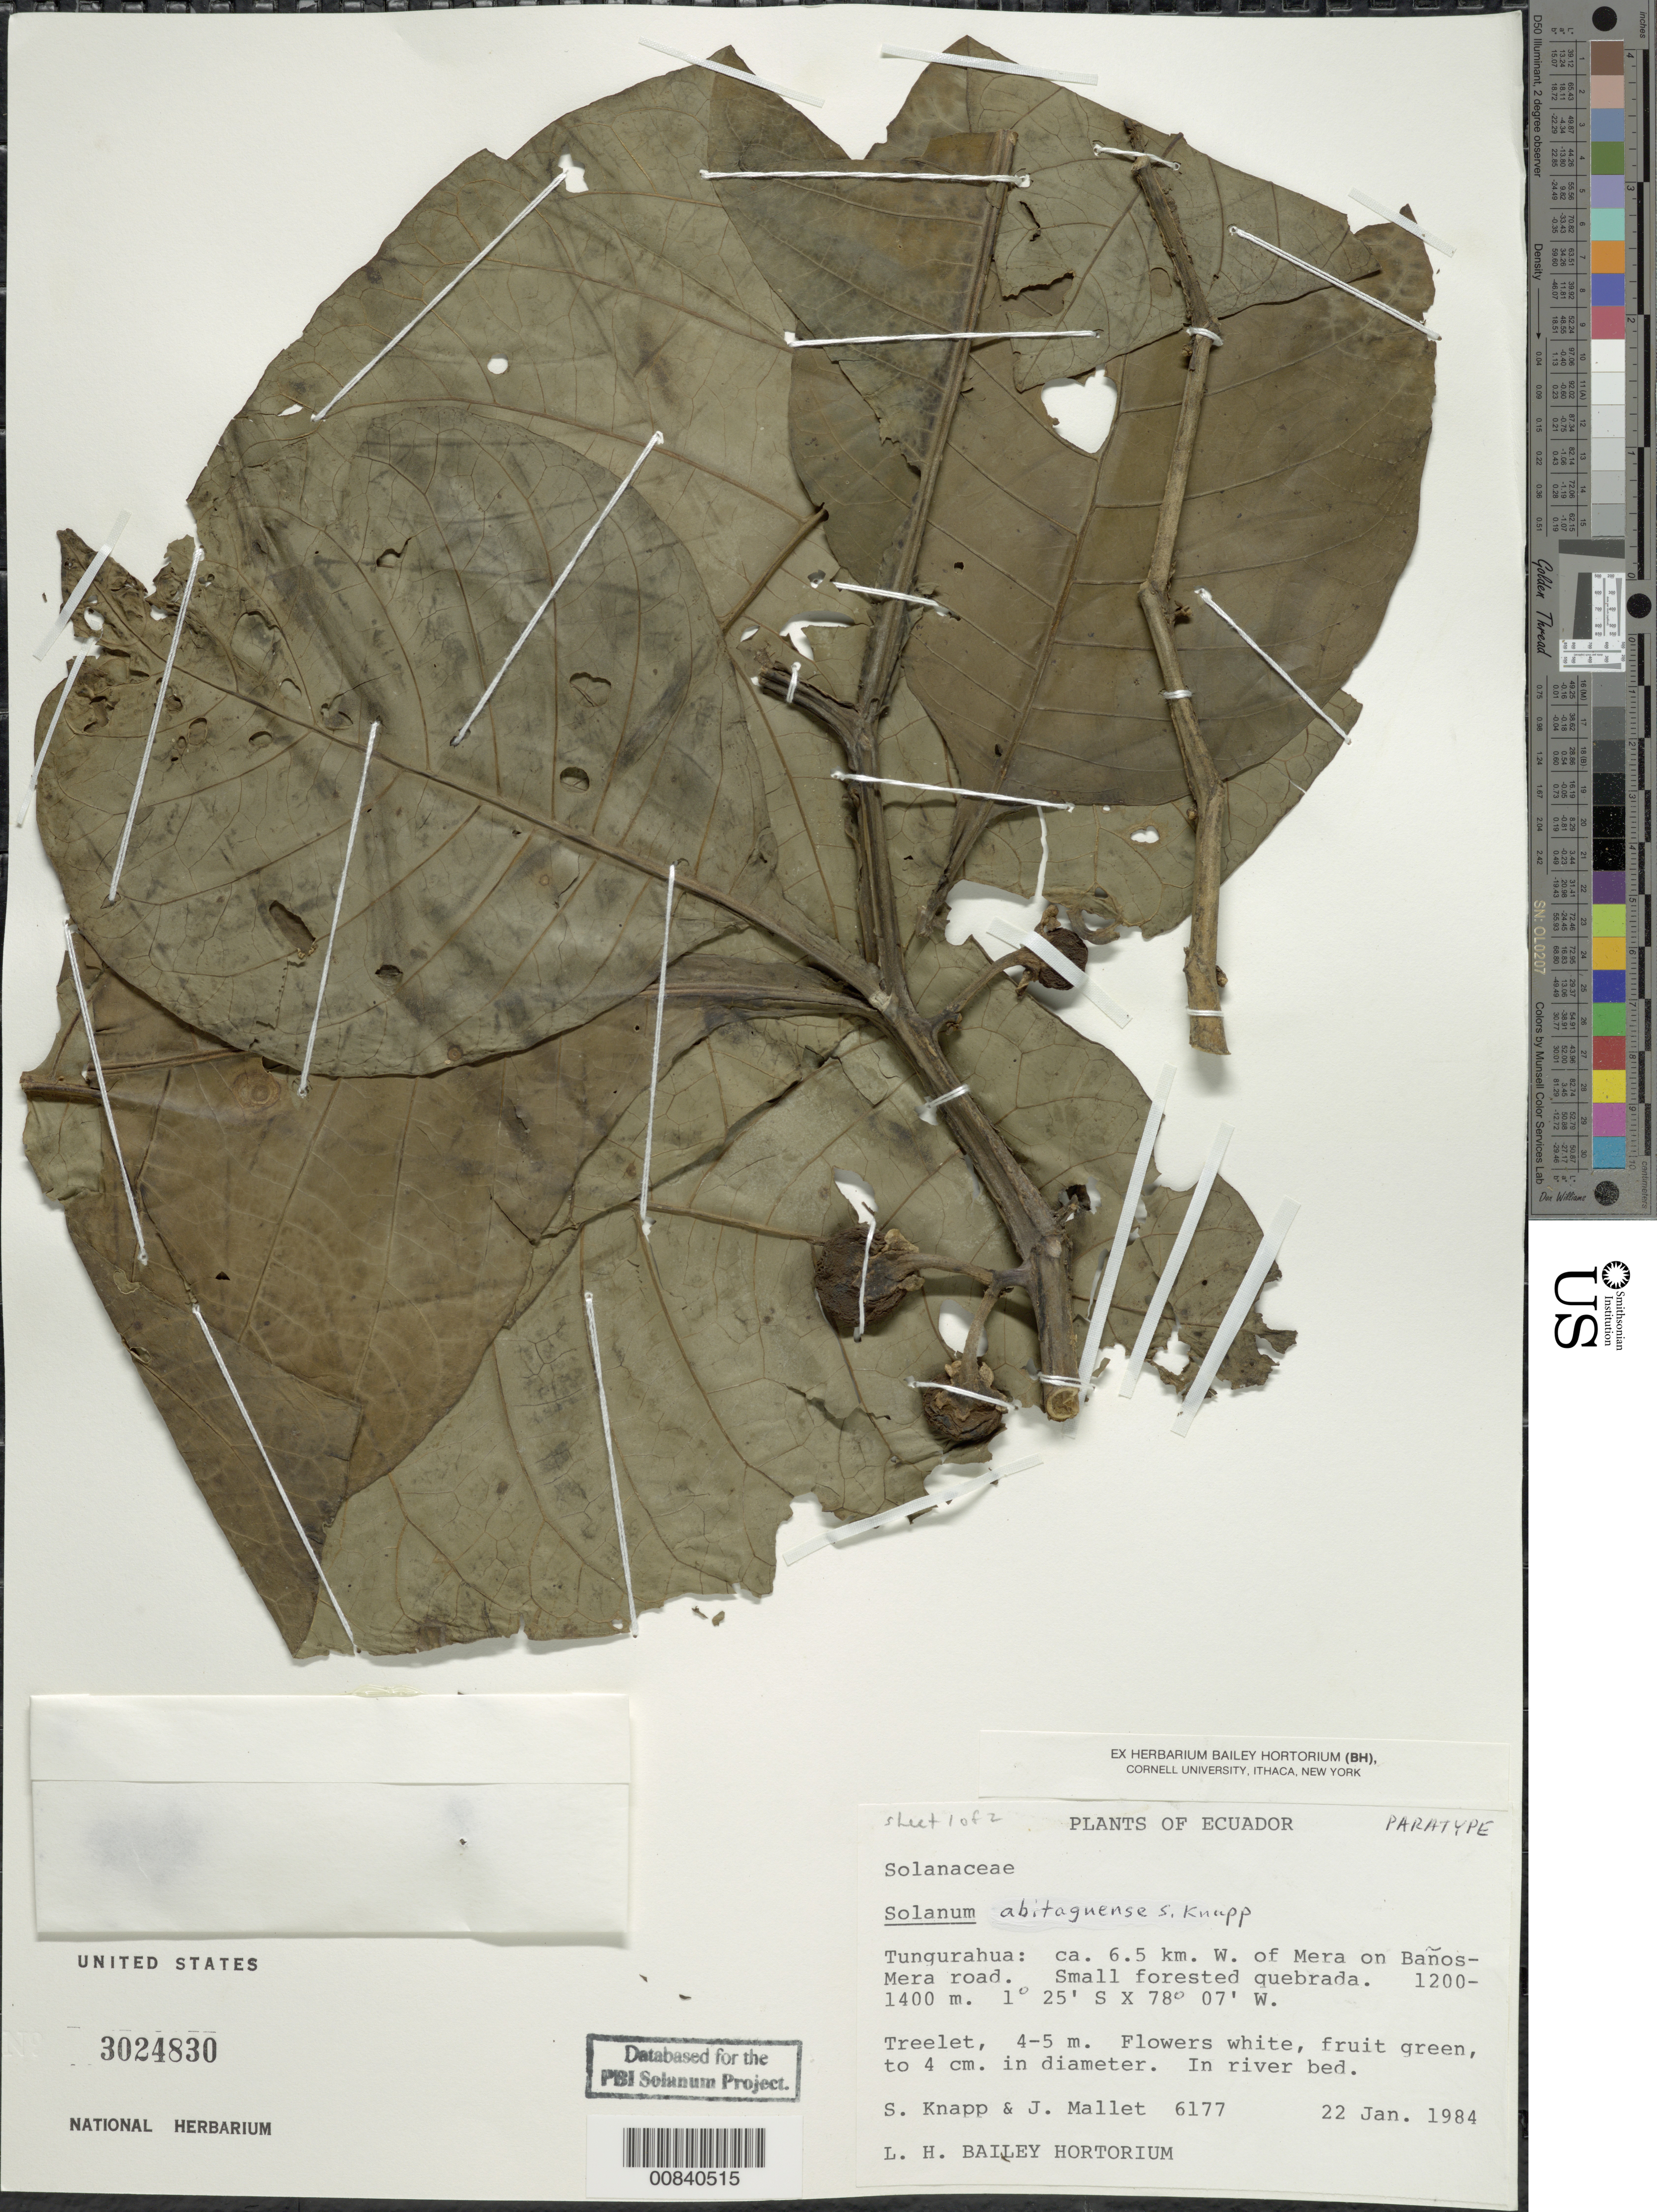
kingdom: Plantae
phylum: Tracheophyta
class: Magnoliopsida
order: Solanales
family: Solanaceae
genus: Solanum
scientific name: Solanum abitaguense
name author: S. Knapp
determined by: Knapp, S. D.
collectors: S. Knapp & J. Mallet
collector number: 6177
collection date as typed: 22 Jan 1984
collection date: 1984-01-22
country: Ecuador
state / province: Tungurahua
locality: ca. 6.5 km. W of Mera on Baños-Mera road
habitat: Small forested quebrada.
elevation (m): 1400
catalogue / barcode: US 3024830